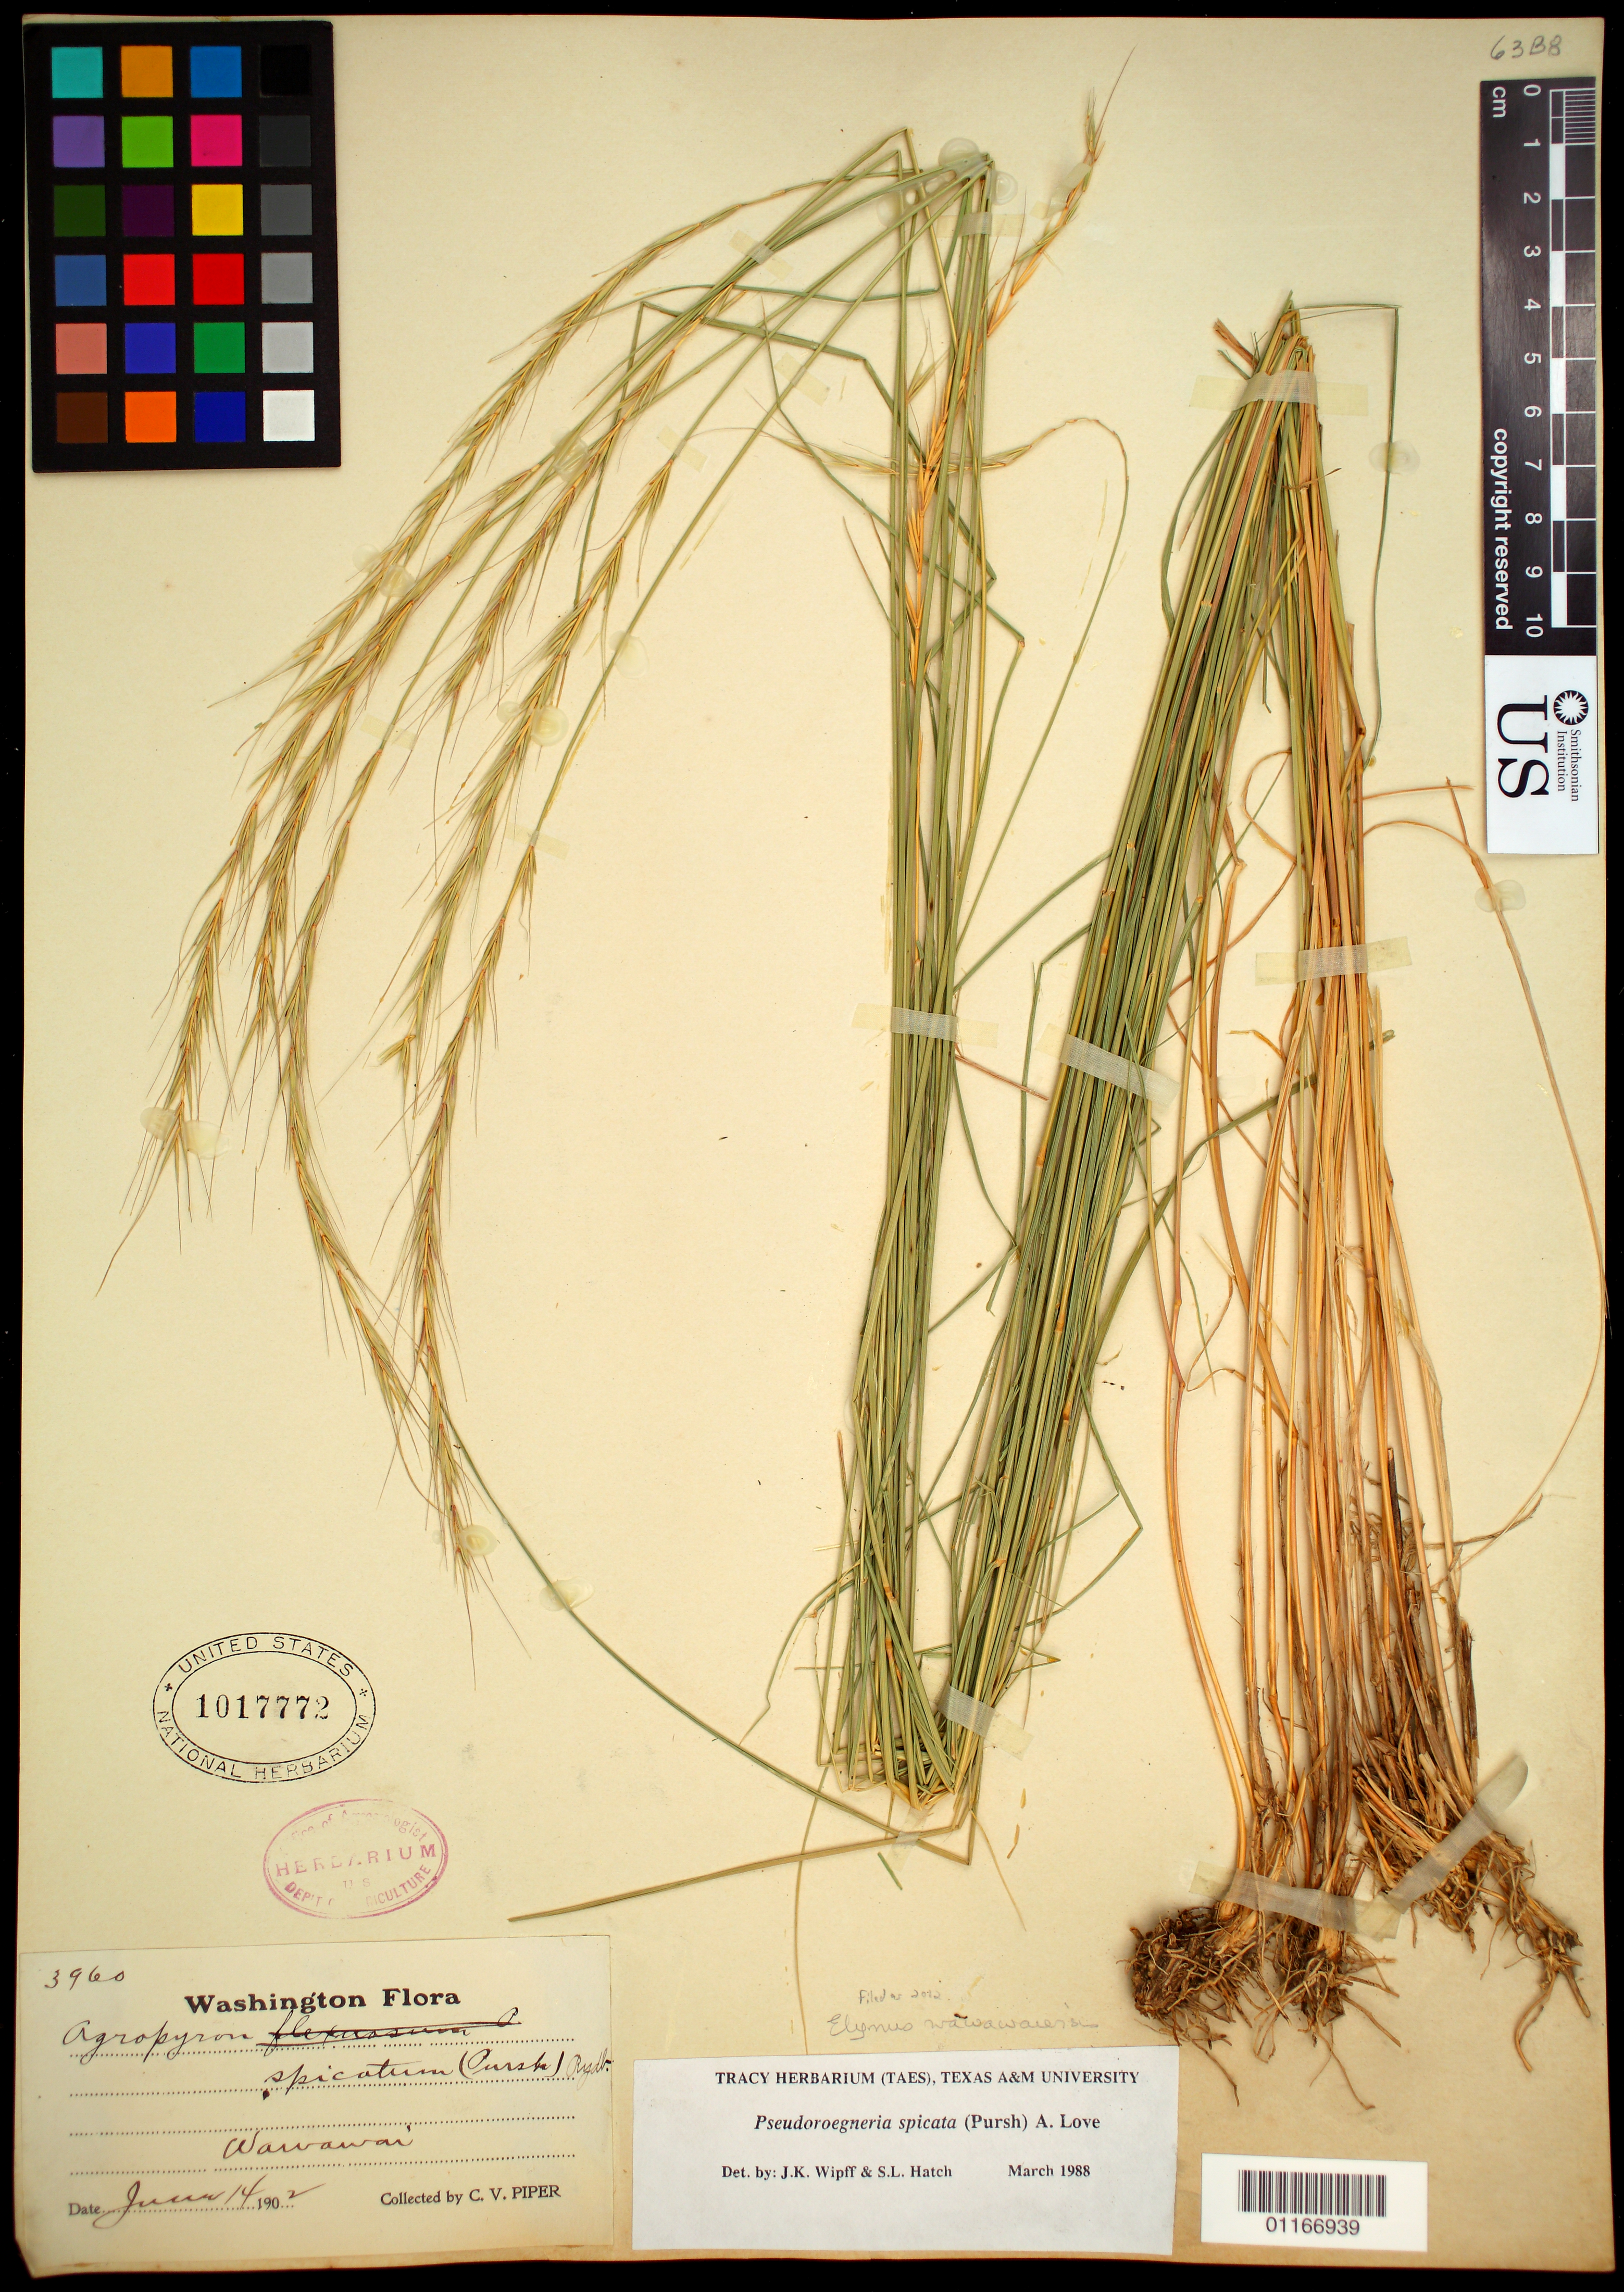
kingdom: Plantae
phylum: Tracheophyta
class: Liliopsida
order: Poales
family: Poaceae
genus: Elymus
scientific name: Elymus wawawaiensis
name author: J.R. Carlson & Barkworth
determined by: Poaceae Reorganization Project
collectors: C. V. Piper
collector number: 3960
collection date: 1902-06-14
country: United States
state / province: Washington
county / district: Whitman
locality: Wawawai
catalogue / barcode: US 1017772